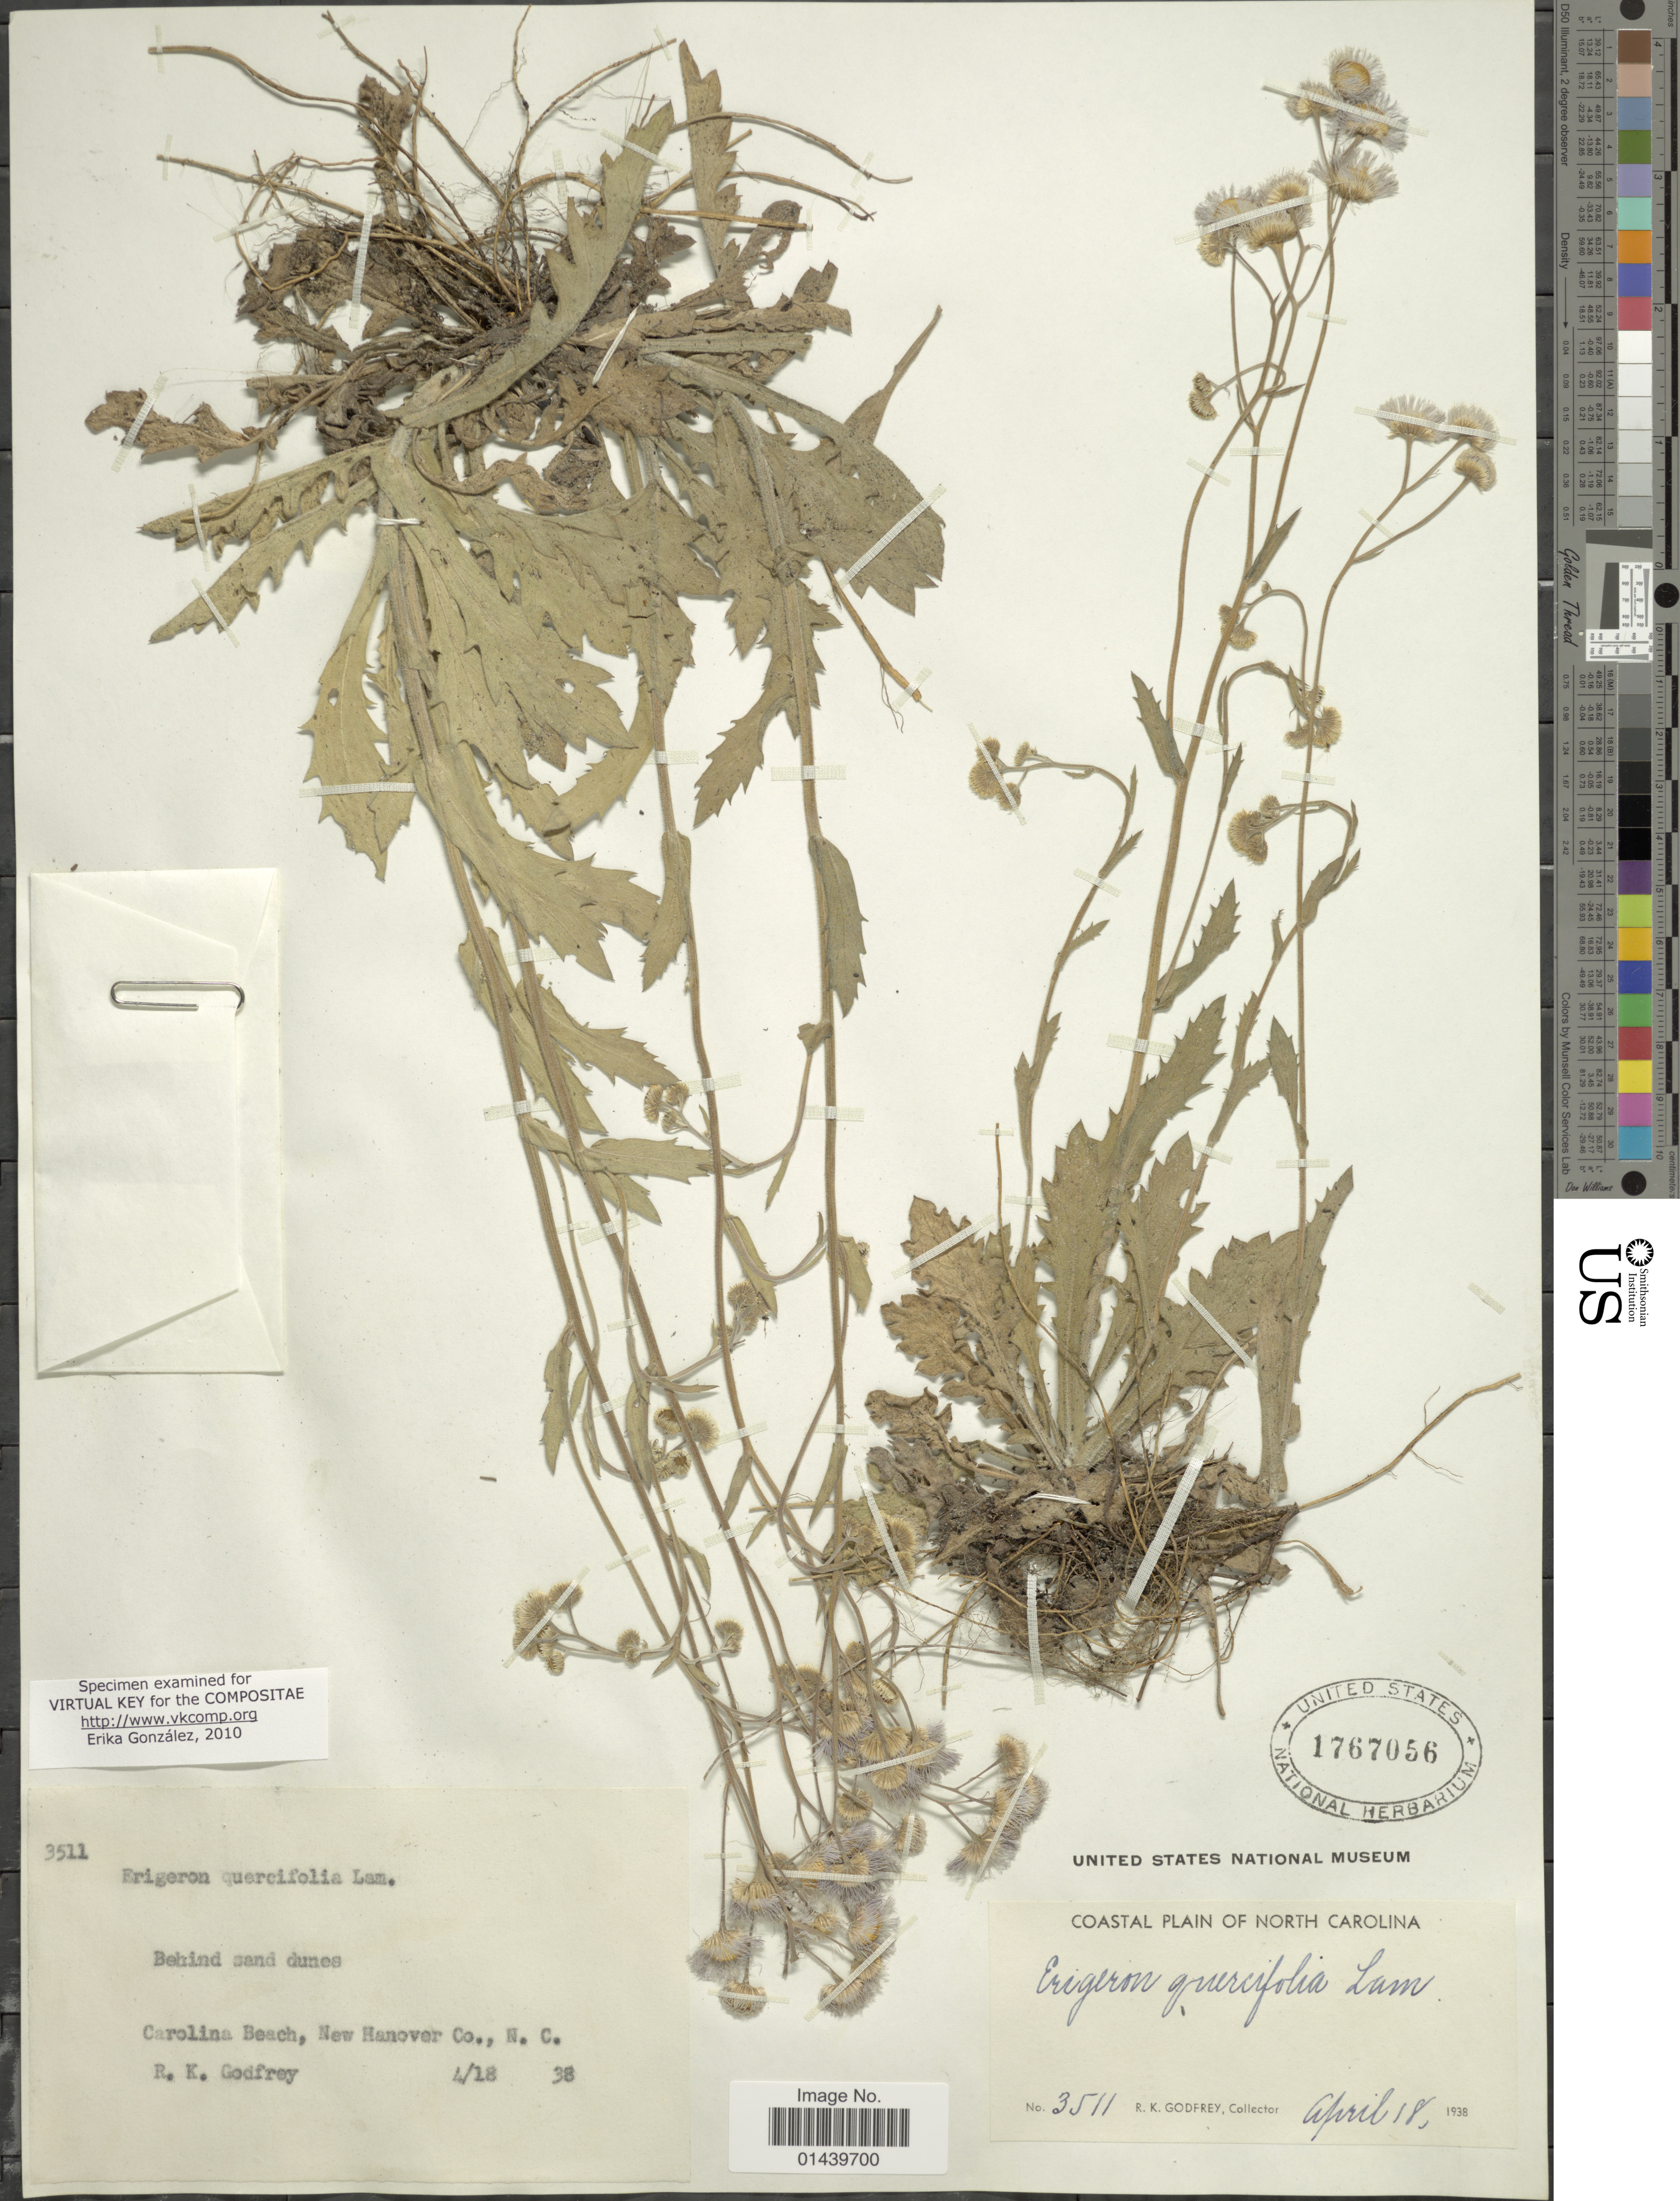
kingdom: Plantae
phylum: Tracheophyta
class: Magnoliopsida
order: Asterales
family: Asteraceae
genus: Erigeron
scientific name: Erigeron quercifolius Lam.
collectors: R. K. Godfrey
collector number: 3511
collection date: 1938-04-18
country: United States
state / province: North Carolina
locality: Carolina Beach, New Hanover Co., N. C.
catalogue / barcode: US 1767056